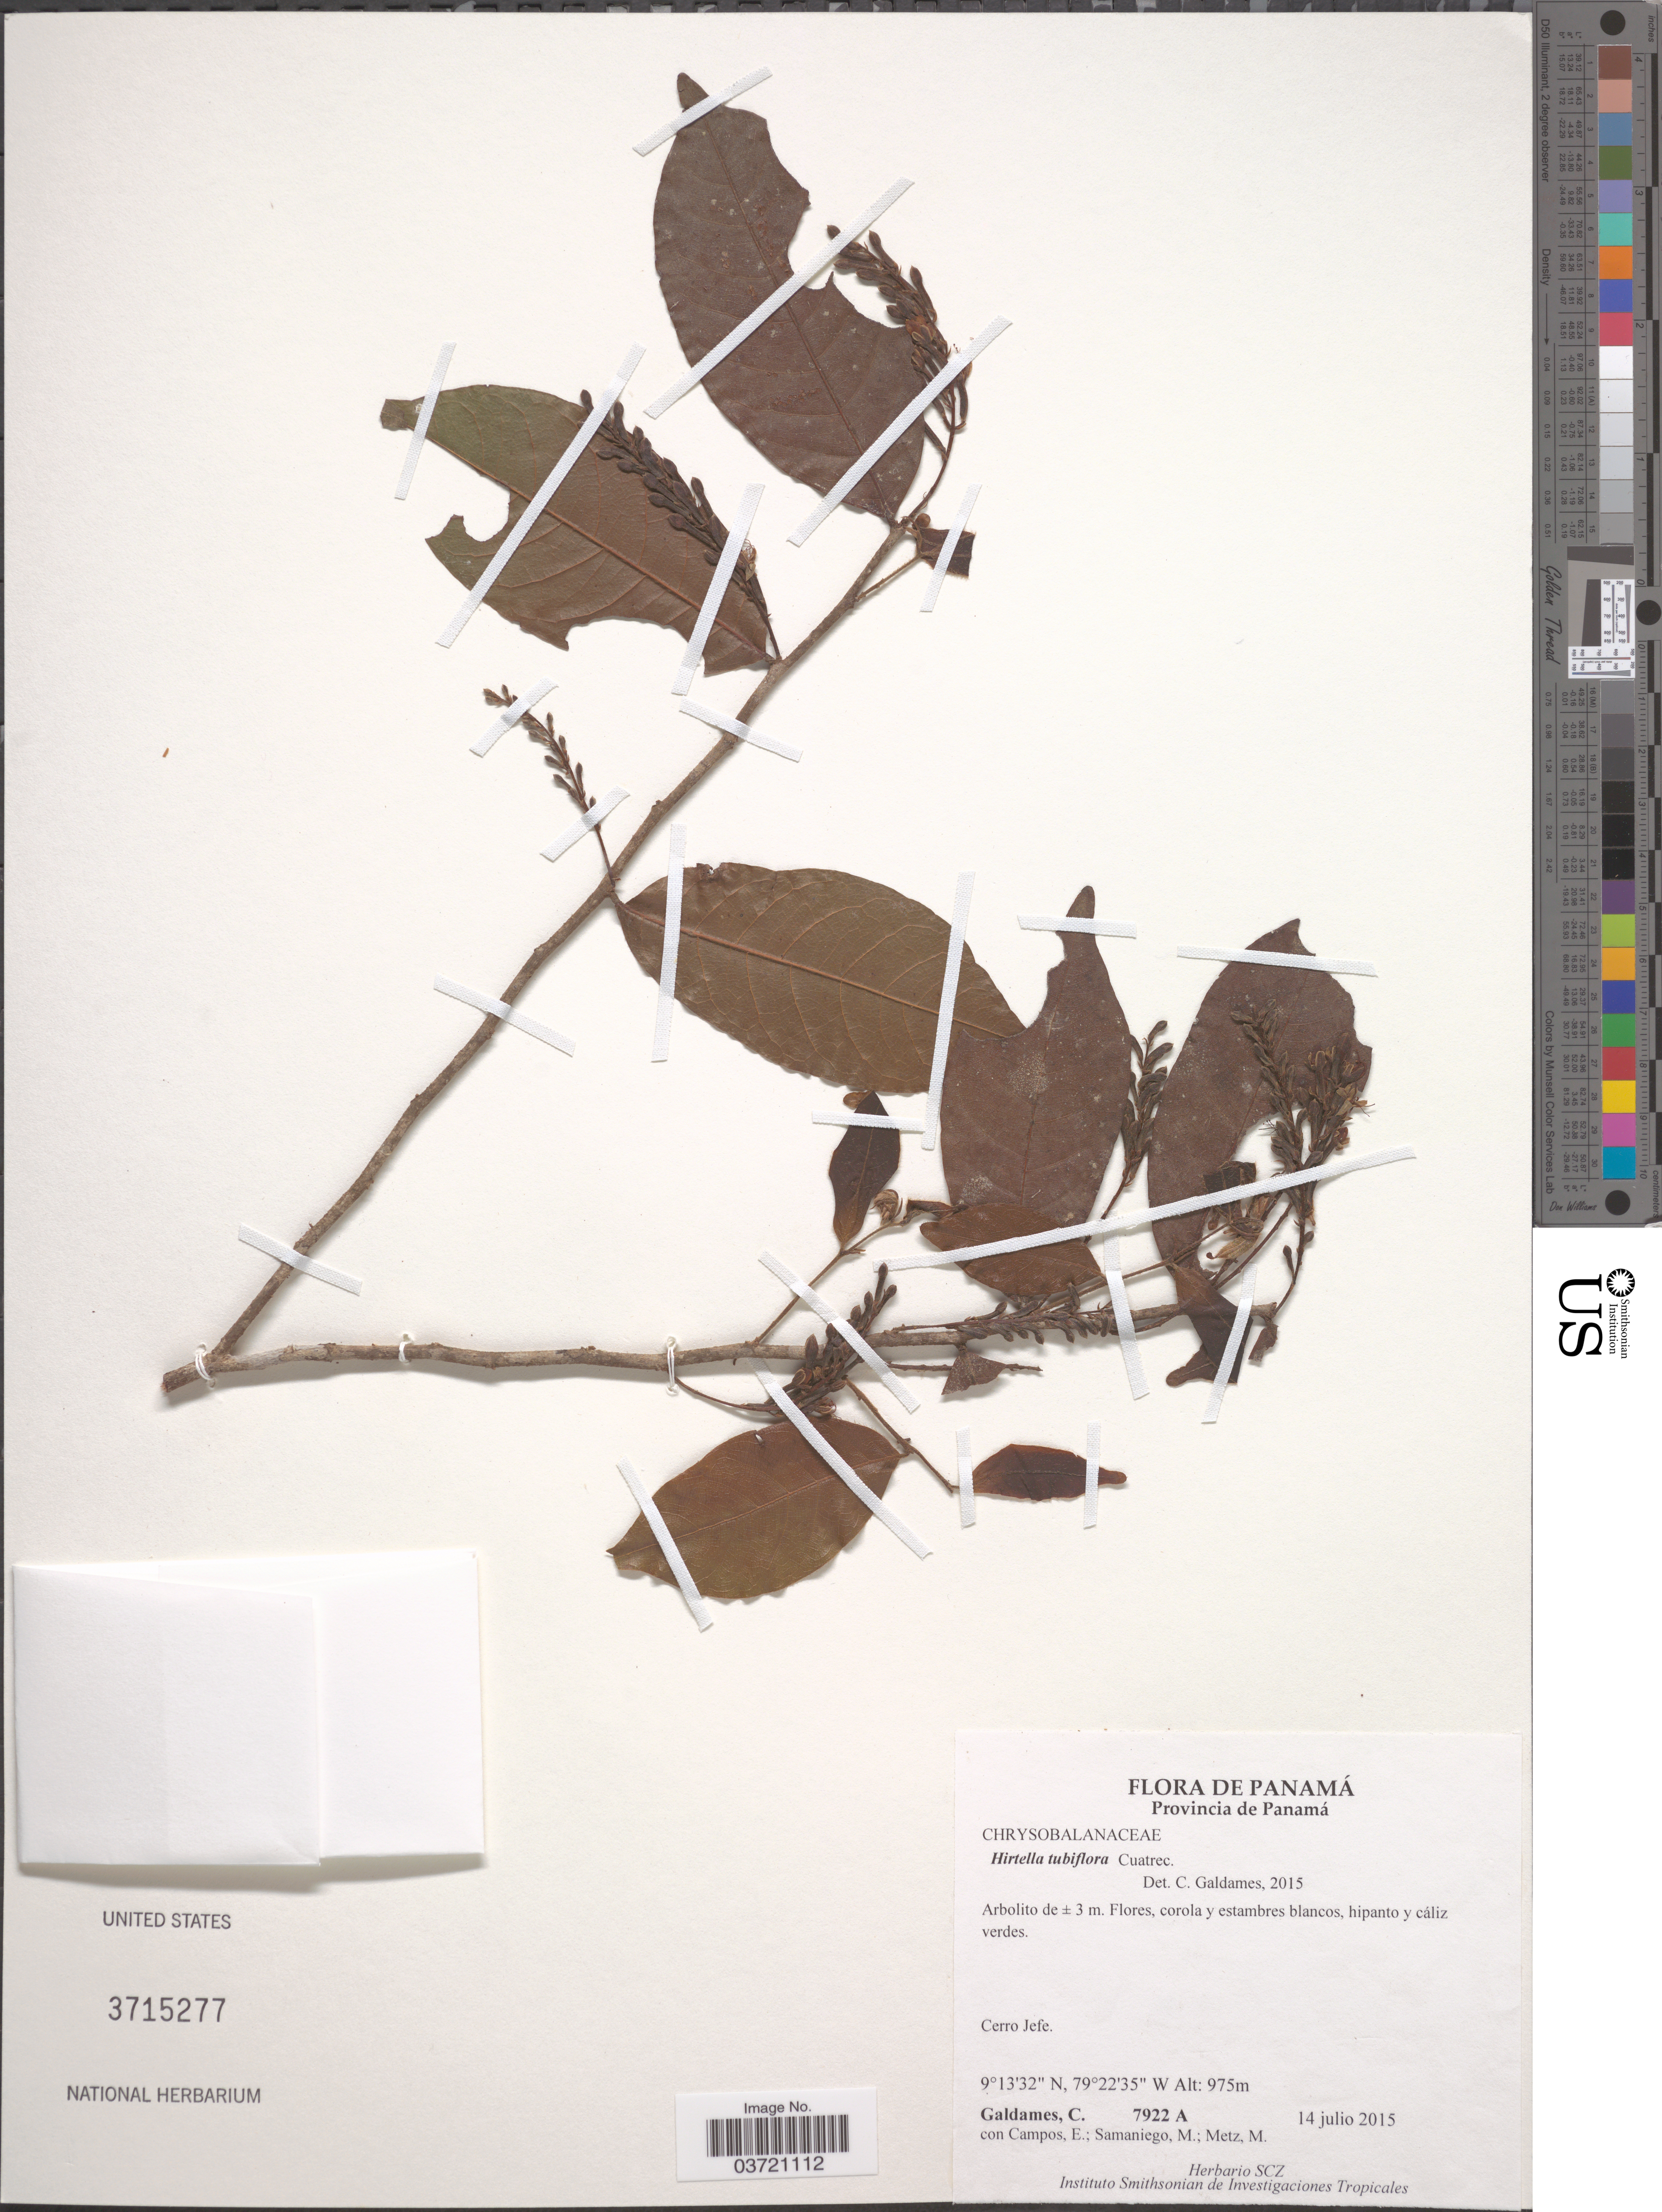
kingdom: Plantae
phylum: Tracheophyta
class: Magnoliopsida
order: Malpighiales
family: Chrysobalanaceae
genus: Hirtella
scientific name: Hirtella tubiflora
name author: Cuatrec.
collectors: C. Galdames, E. Campos, M. Samaniego & M. Metz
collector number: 7922A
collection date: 2015-07-14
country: Panama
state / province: Panamá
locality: Cerro Jefe.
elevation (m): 975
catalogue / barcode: US 3715277